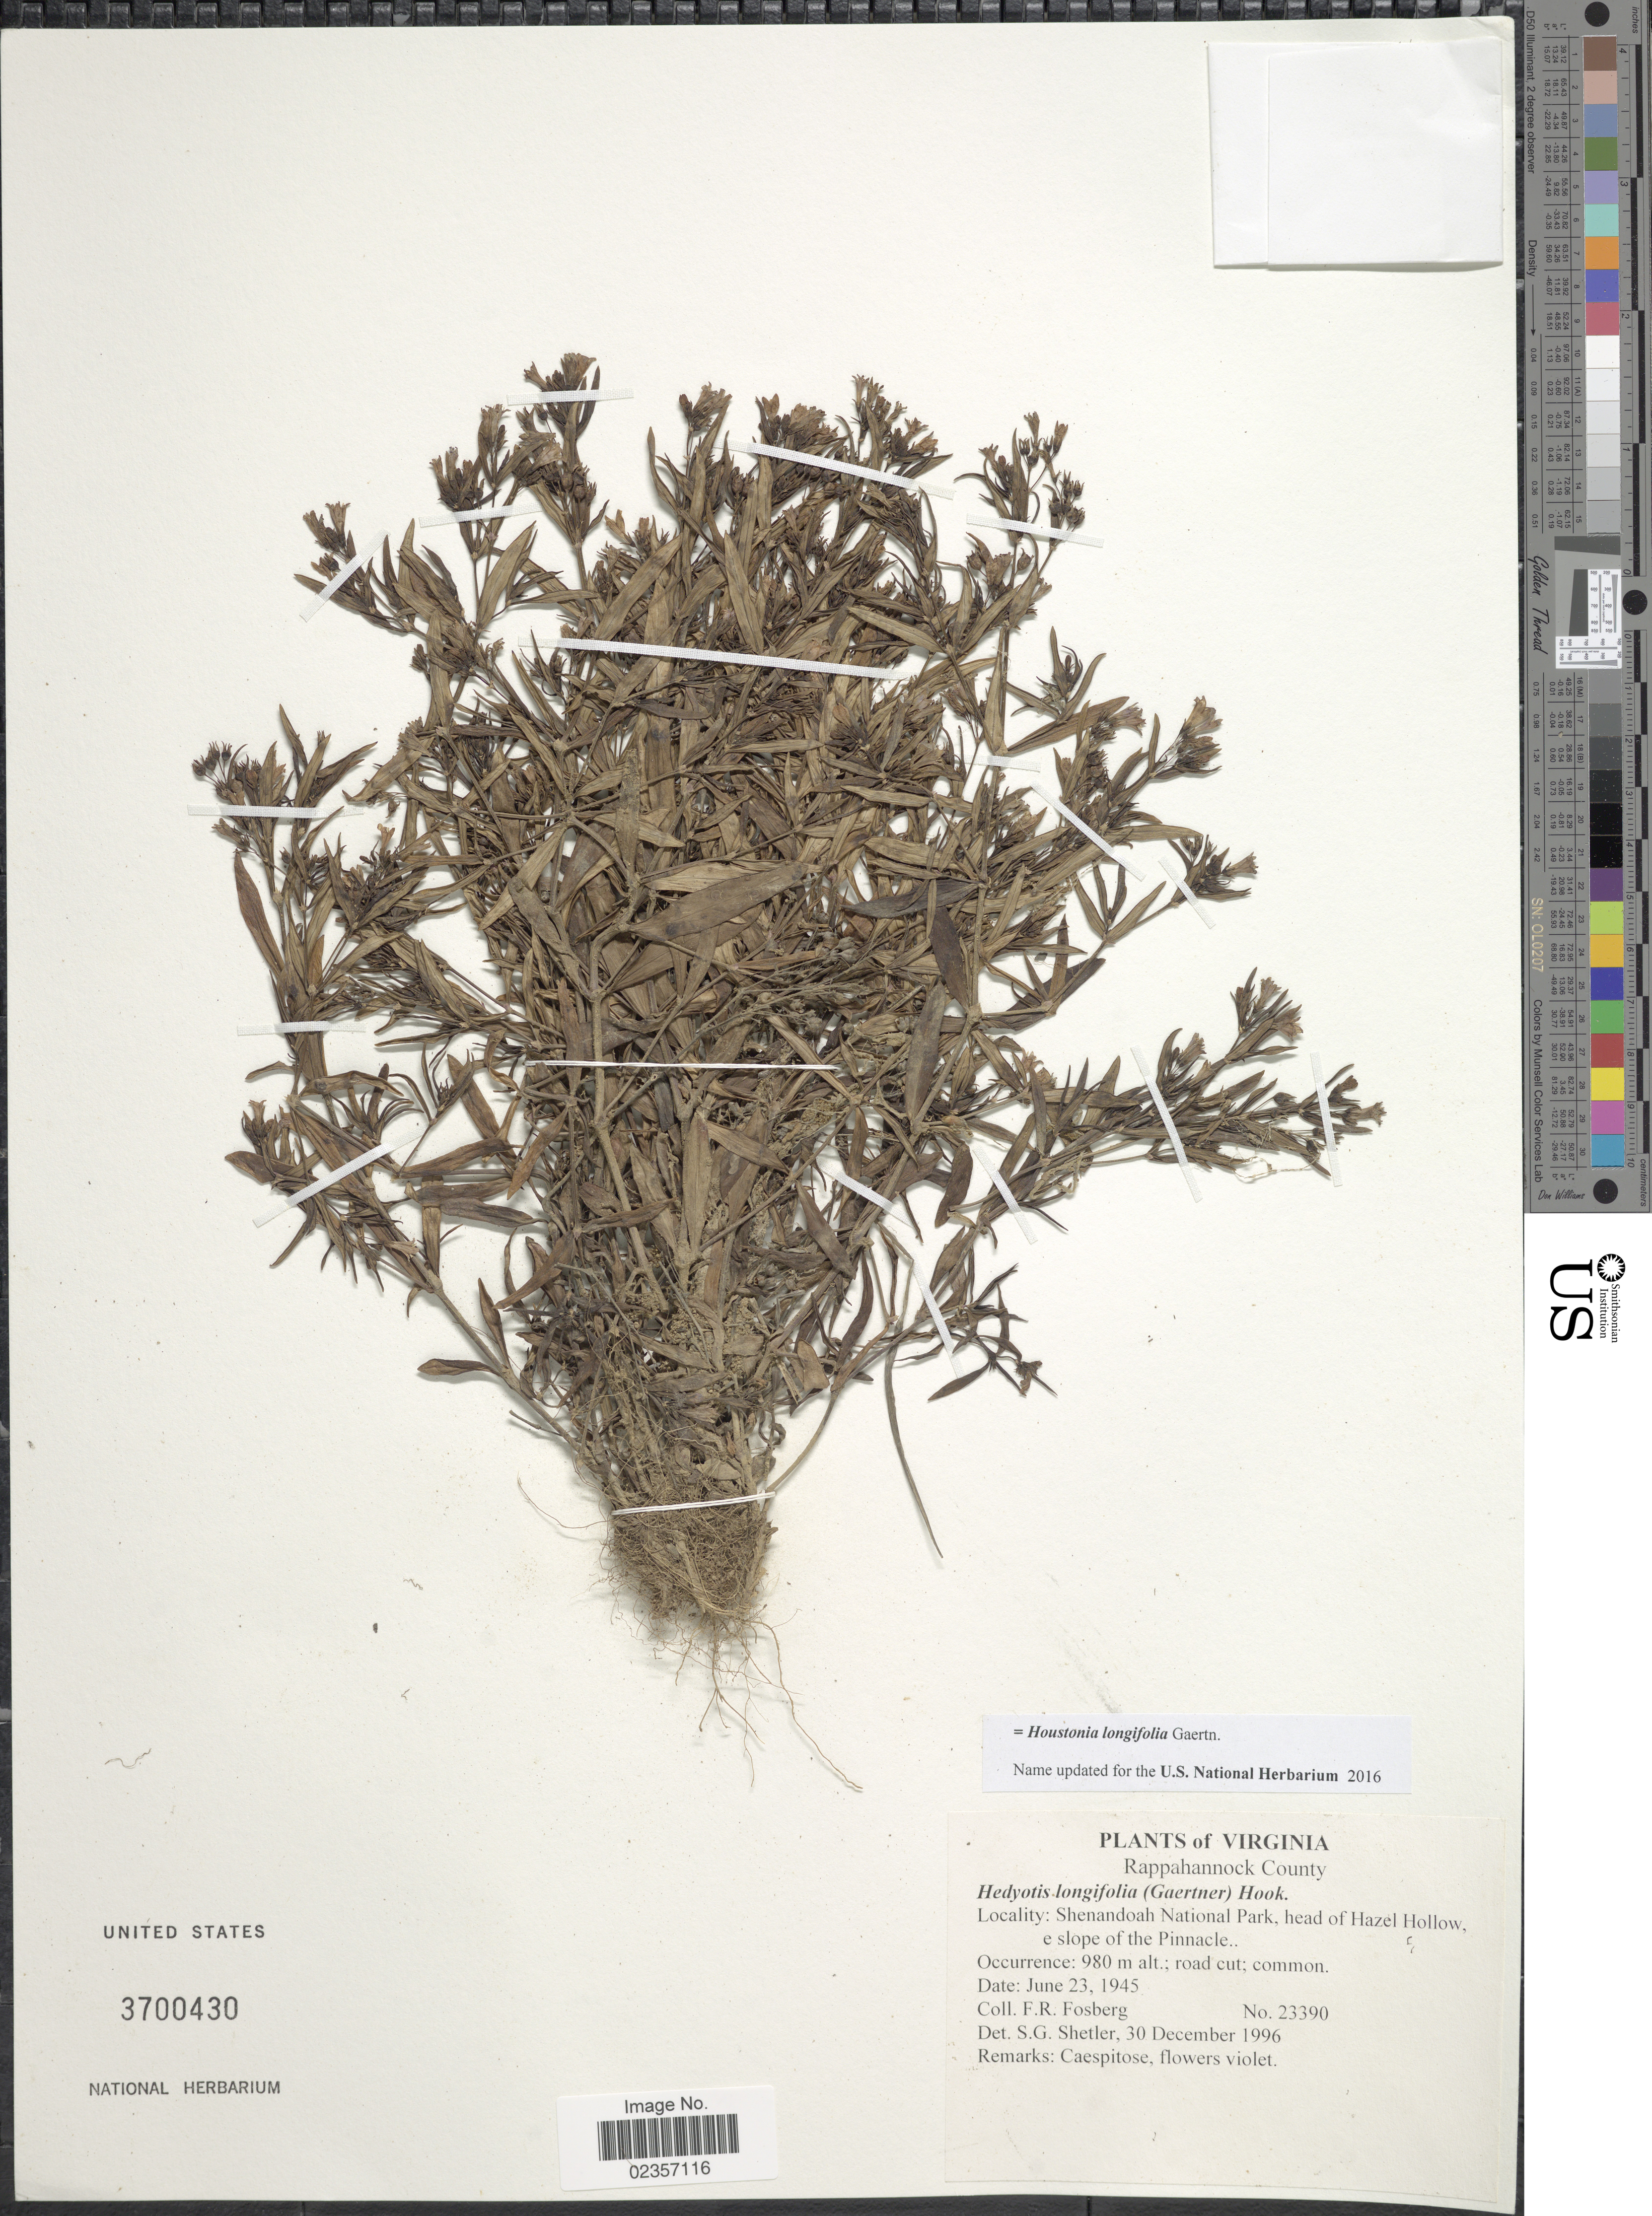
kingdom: Plantae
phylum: Tracheophyta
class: Magnoliopsida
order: Gentianales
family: Rubiaceae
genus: Houstonia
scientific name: Houstonia longifolia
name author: Gaertn.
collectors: F. R. Fosberg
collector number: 23390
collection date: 1945-06-23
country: United States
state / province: Virginia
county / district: Rappahannock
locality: Rappahannock County, Shenandoah National Park, head of Hazel Hollow, e slope of the Pinnacle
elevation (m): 980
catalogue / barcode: US 3700430